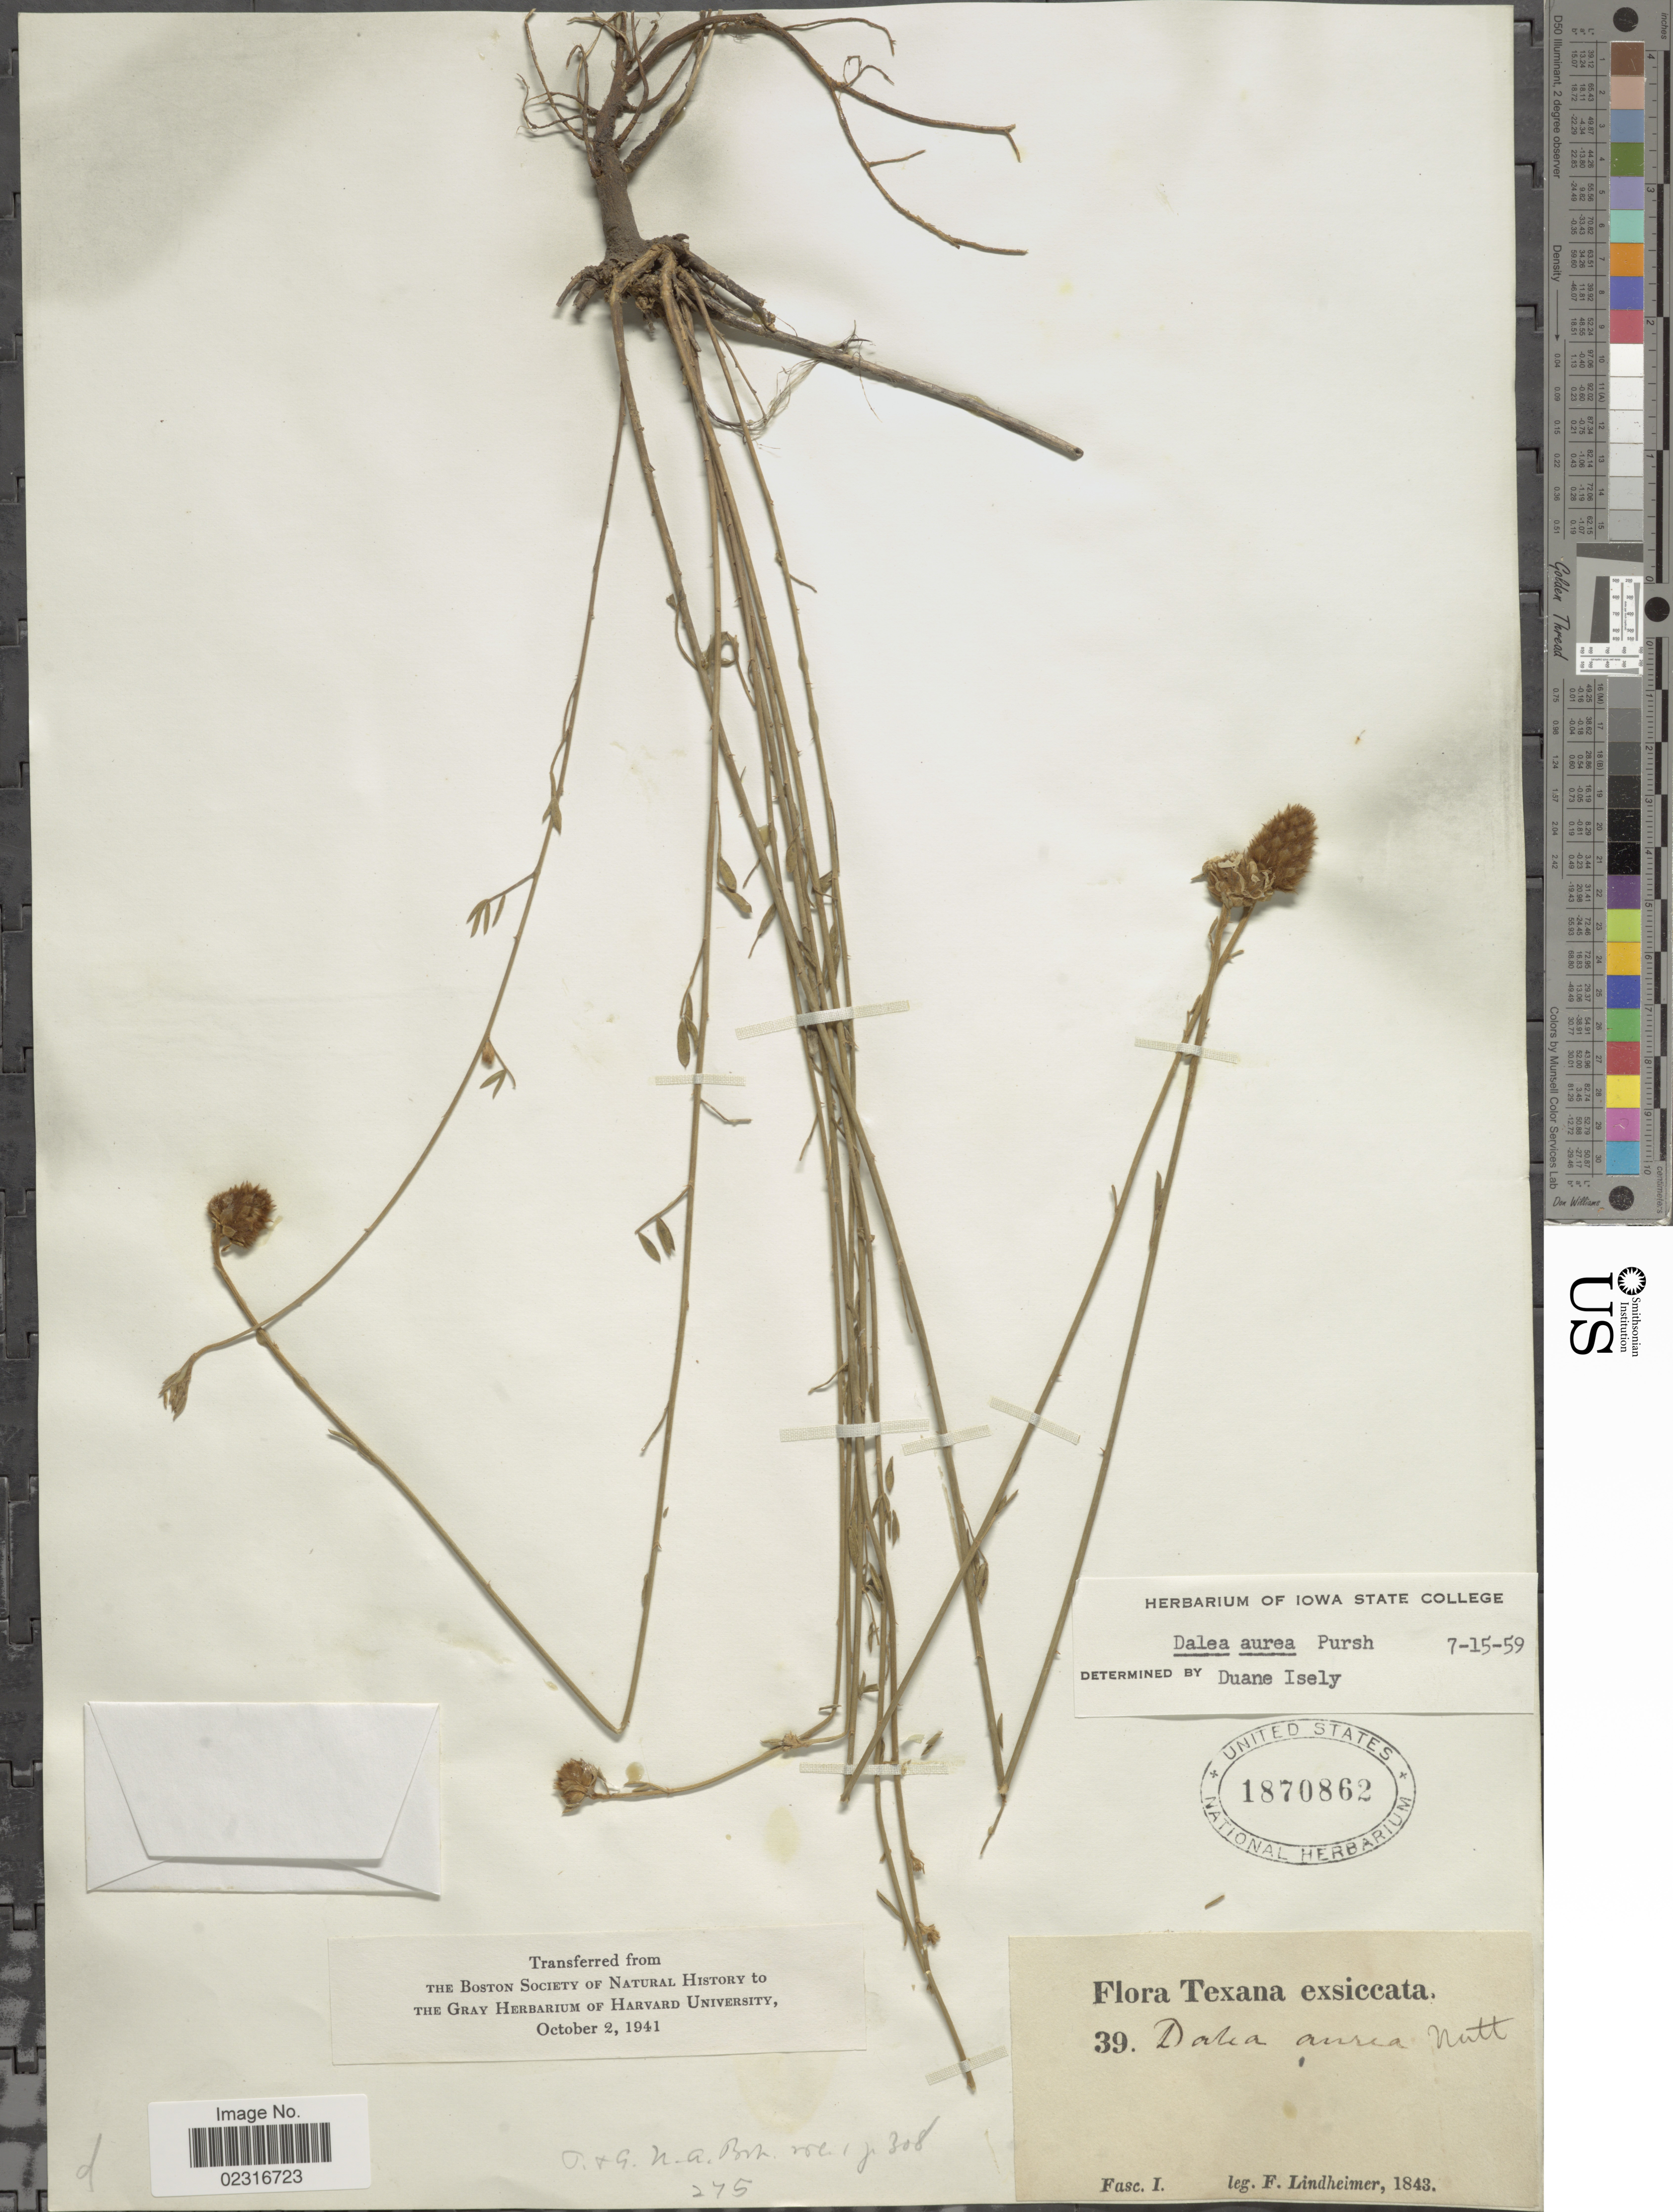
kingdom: Plantae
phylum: Tracheophyta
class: Magnoliopsida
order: Fabales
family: Fabaceae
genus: Dalea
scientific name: Dalea aurea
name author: Nutt. ex Pursh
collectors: F. Lindheimer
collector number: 39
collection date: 1843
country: United States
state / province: Texas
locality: Texana. Fasc. I.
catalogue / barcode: US 1870862